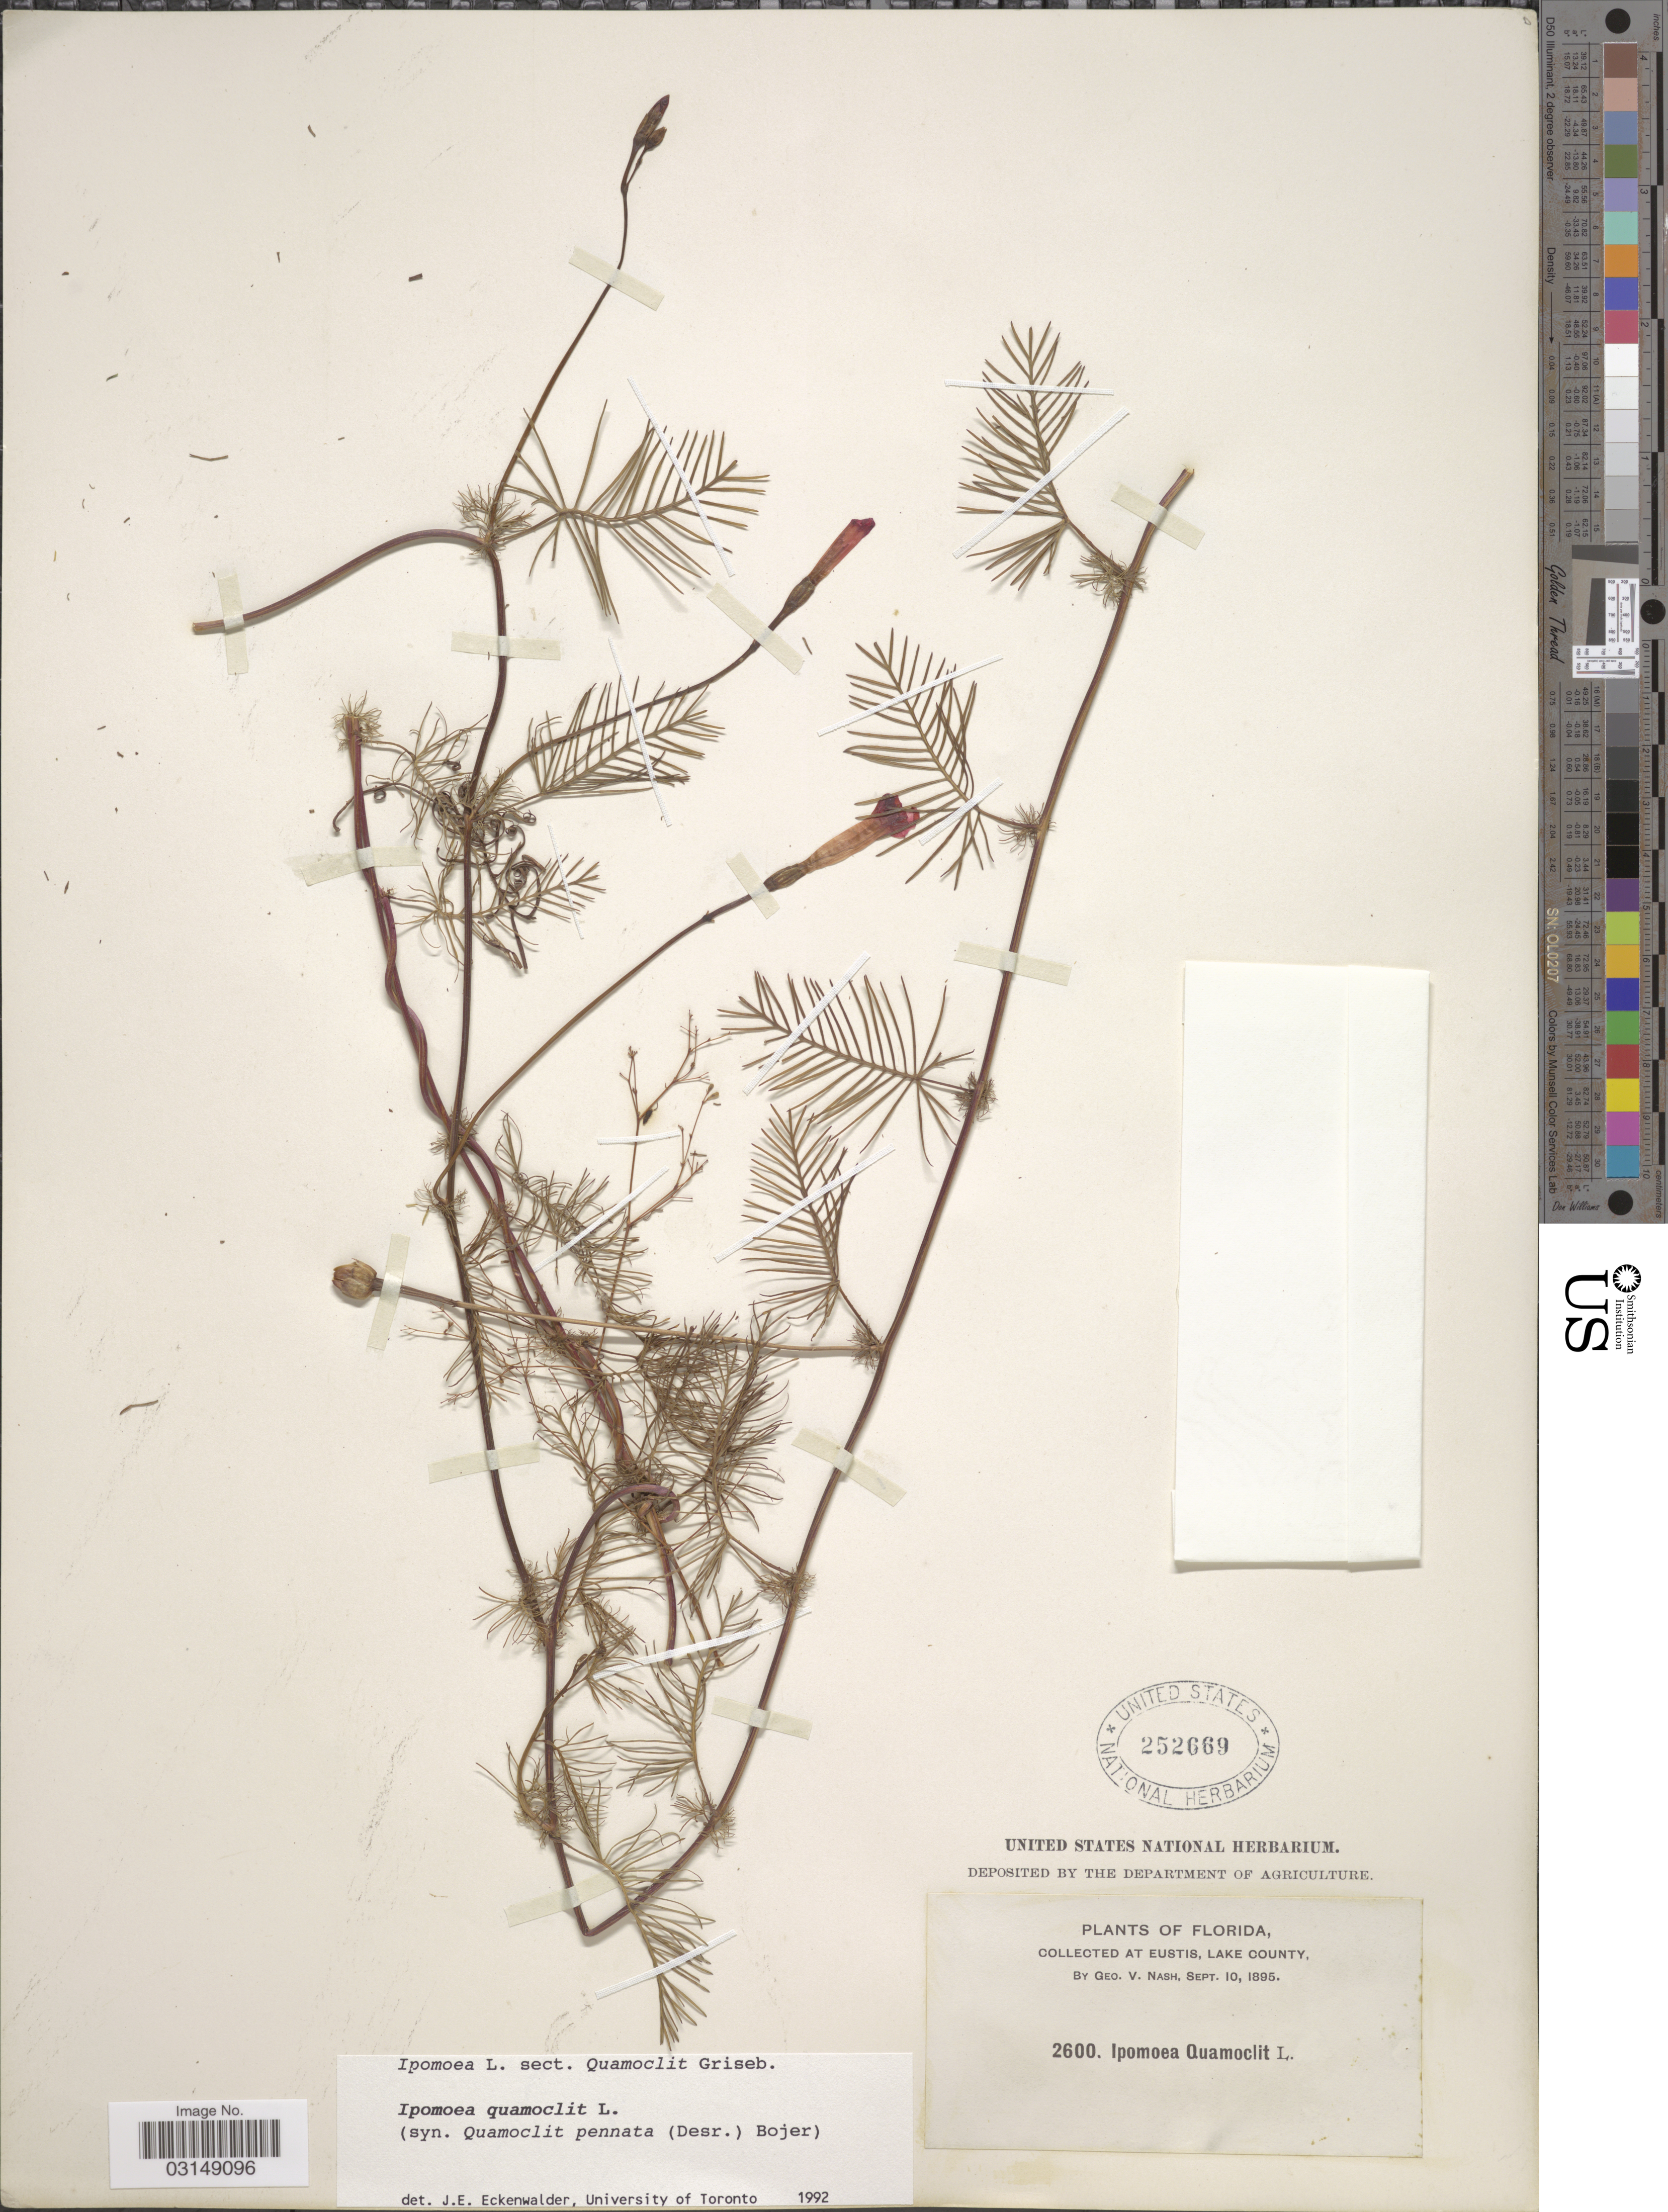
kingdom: Plantae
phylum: Tracheophyta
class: Magnoliopsida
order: Solanales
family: Convolvulaceae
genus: Ipomoea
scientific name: Ipomoea quamoclit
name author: L.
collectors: G. V. Nash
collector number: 2600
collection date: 1895-09-10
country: United States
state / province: Florida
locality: Eustis, Lake County.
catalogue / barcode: US 252669